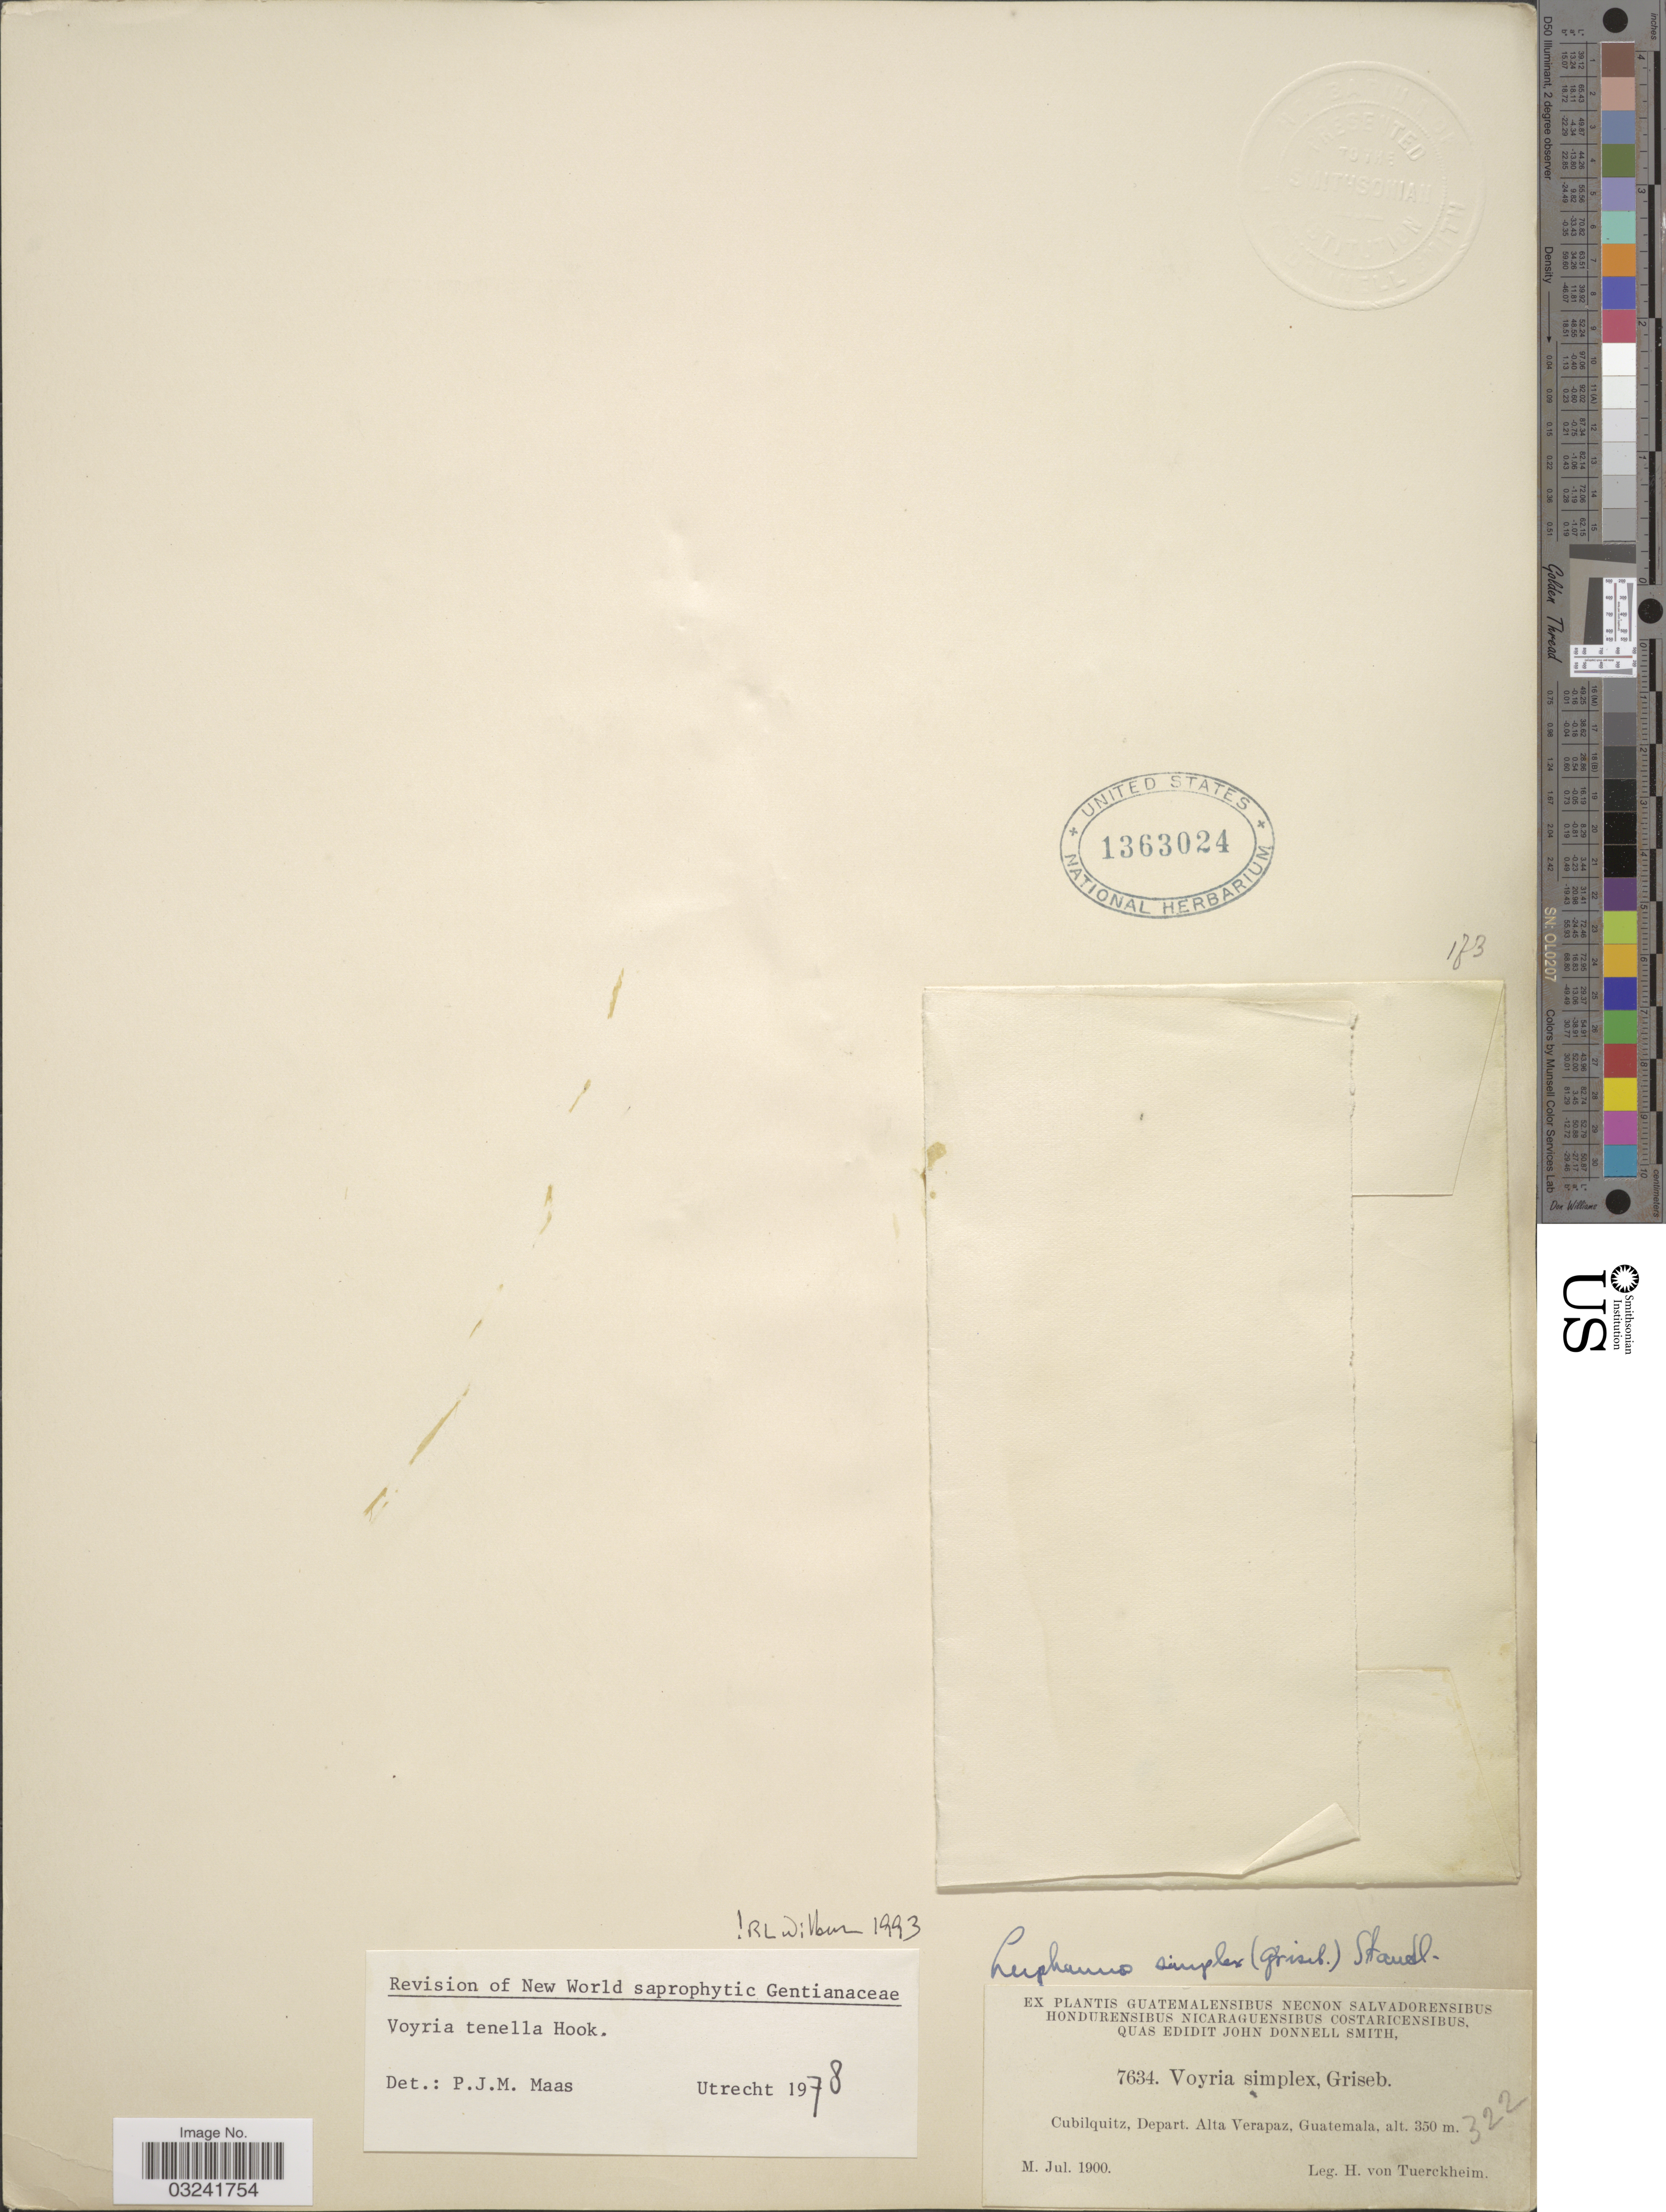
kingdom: Plantae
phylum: Tracheophyta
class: Magnoliopsida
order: Gentianales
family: Gentianaceae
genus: Voyria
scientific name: Voyria tenella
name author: Guilding ex Hook.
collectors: H. von Türckheim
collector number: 7634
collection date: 1900-07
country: Guatemala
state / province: Alta Verapaz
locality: Cubilquitz, Depart. Alta Verapaz.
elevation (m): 350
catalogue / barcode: US 1363024